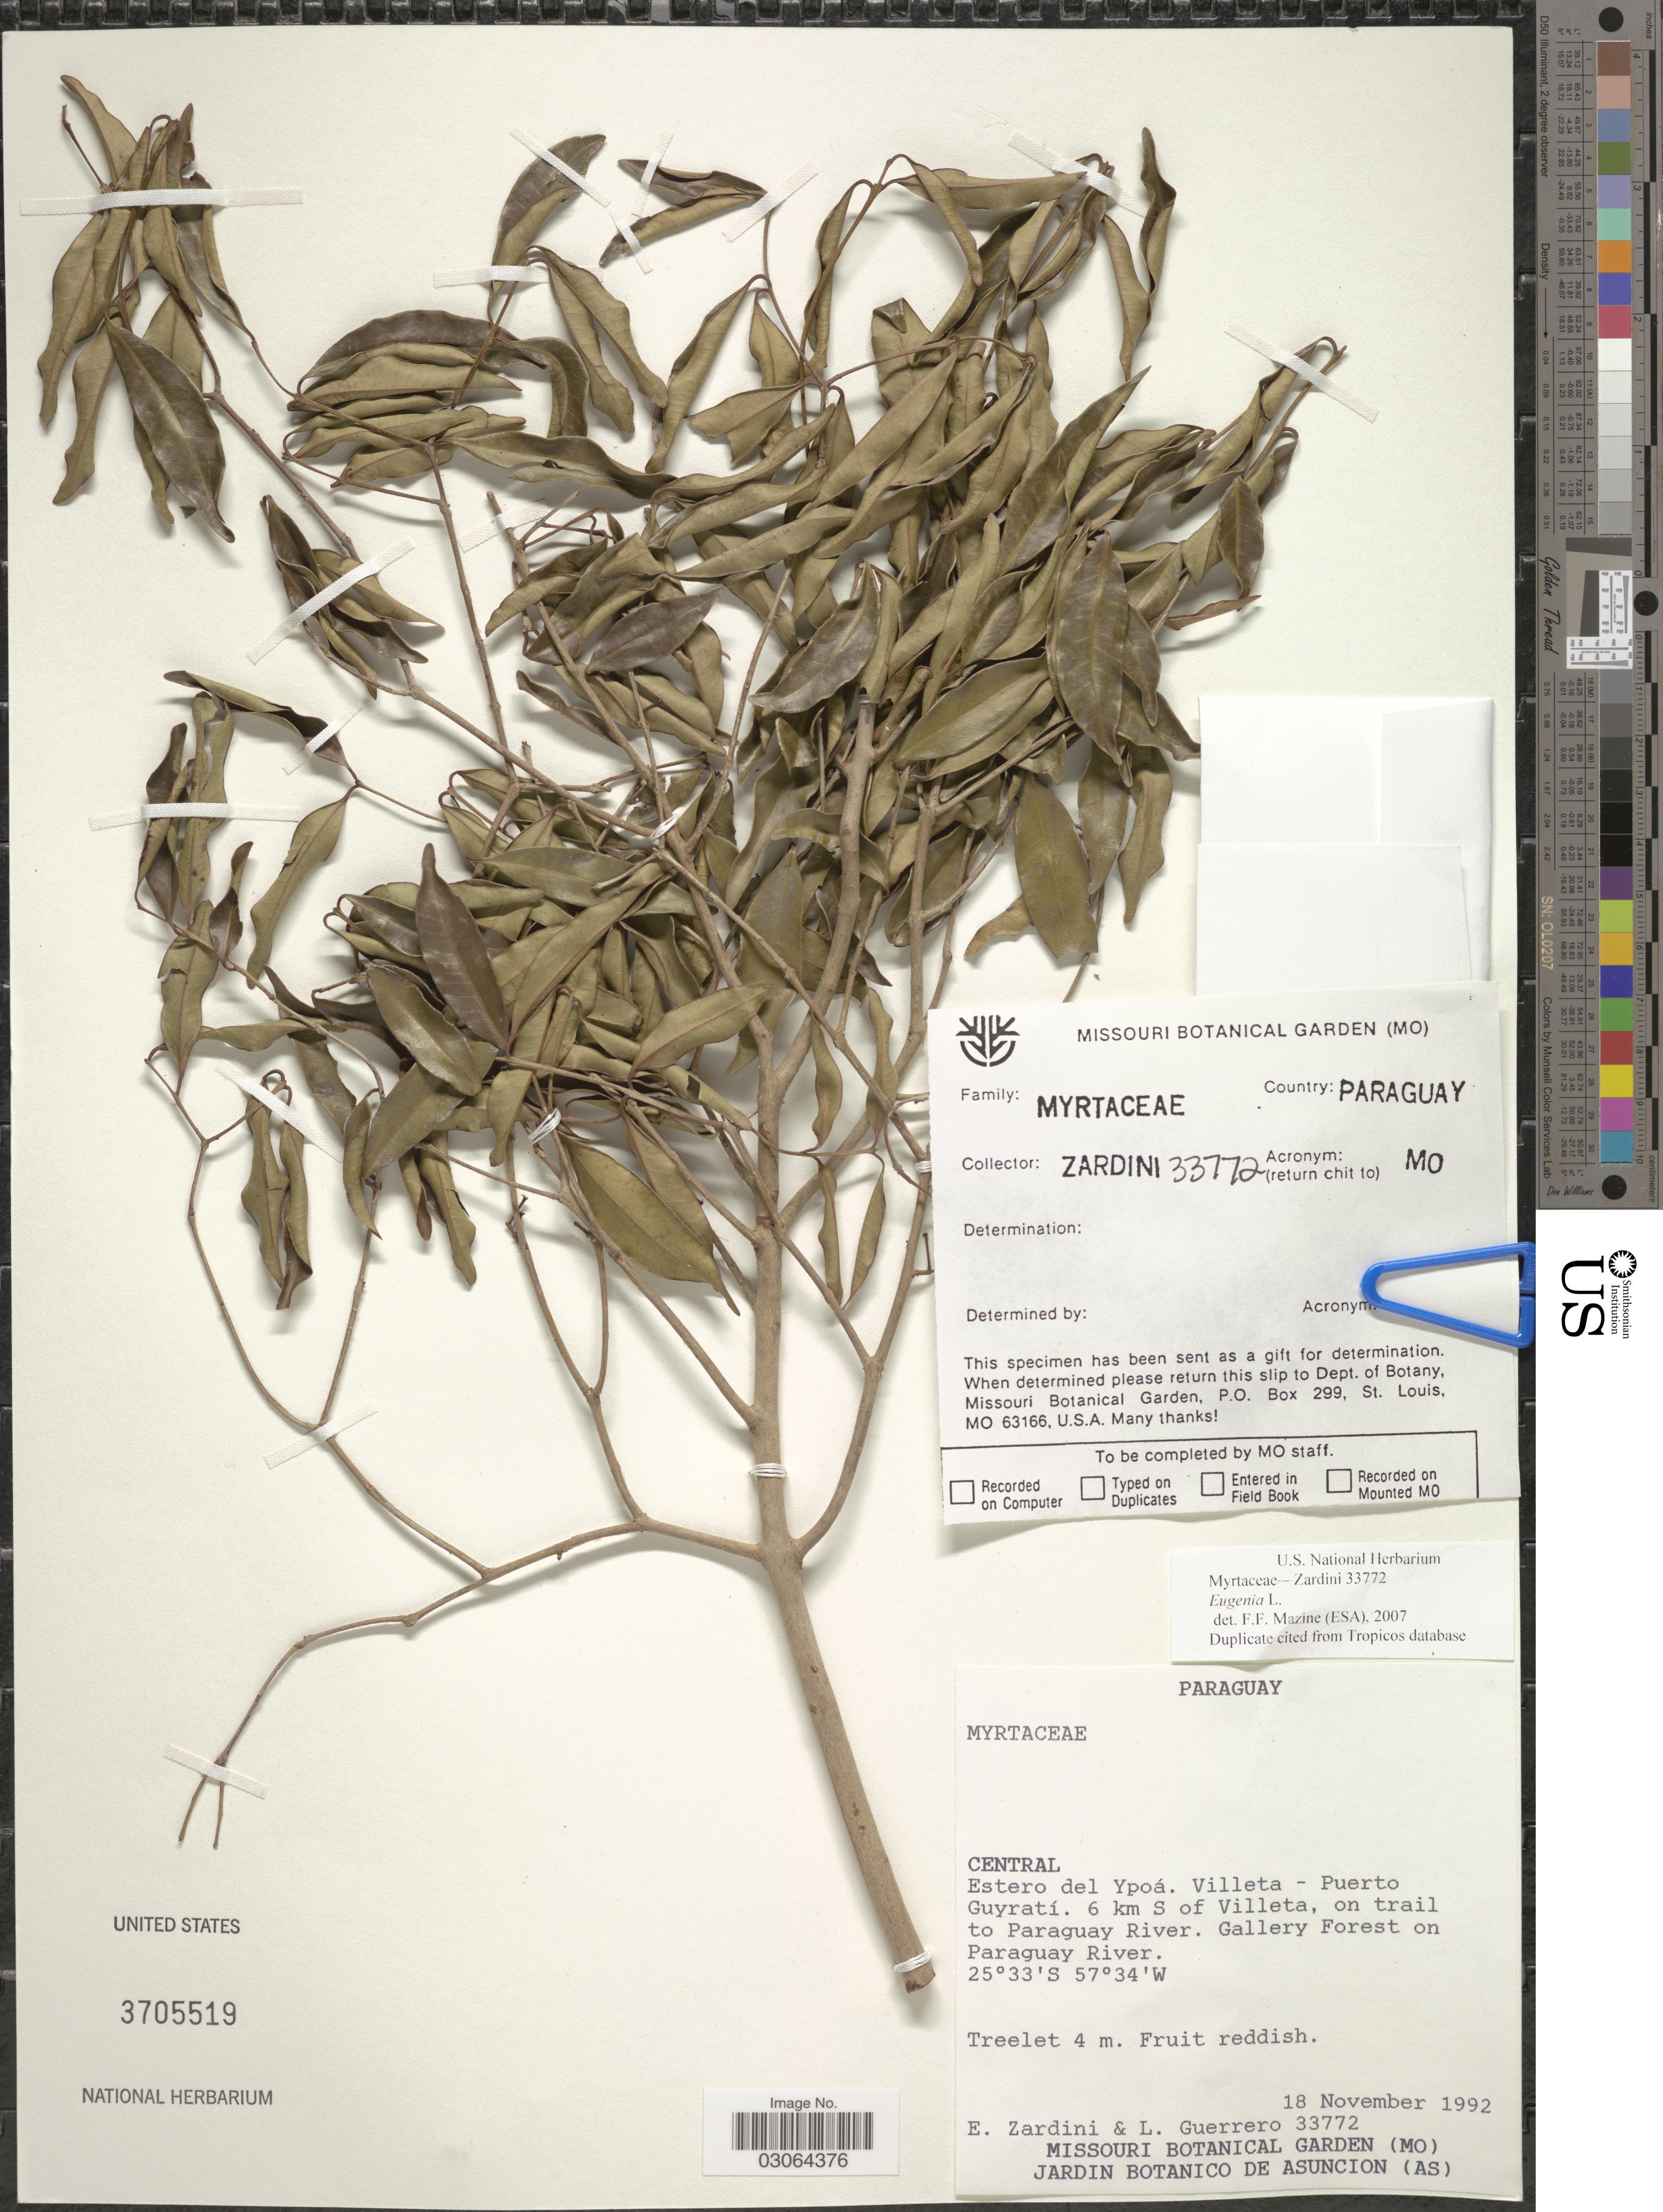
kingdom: Plantae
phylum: Tracheophyta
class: Magnoliopsida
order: Myrtales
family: Myrtaceae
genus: Eugenia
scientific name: Eugenia sp.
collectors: E. Zardini & L. Guerrero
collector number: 33772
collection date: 1992-11-18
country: Paraguay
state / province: Central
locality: Estero del Ypoá, Villeta - Puerto Guyratí, 6 km S of Villeta, on trail to Paraguay River, Gallery Forest on Paraguay River.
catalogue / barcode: US 3705519